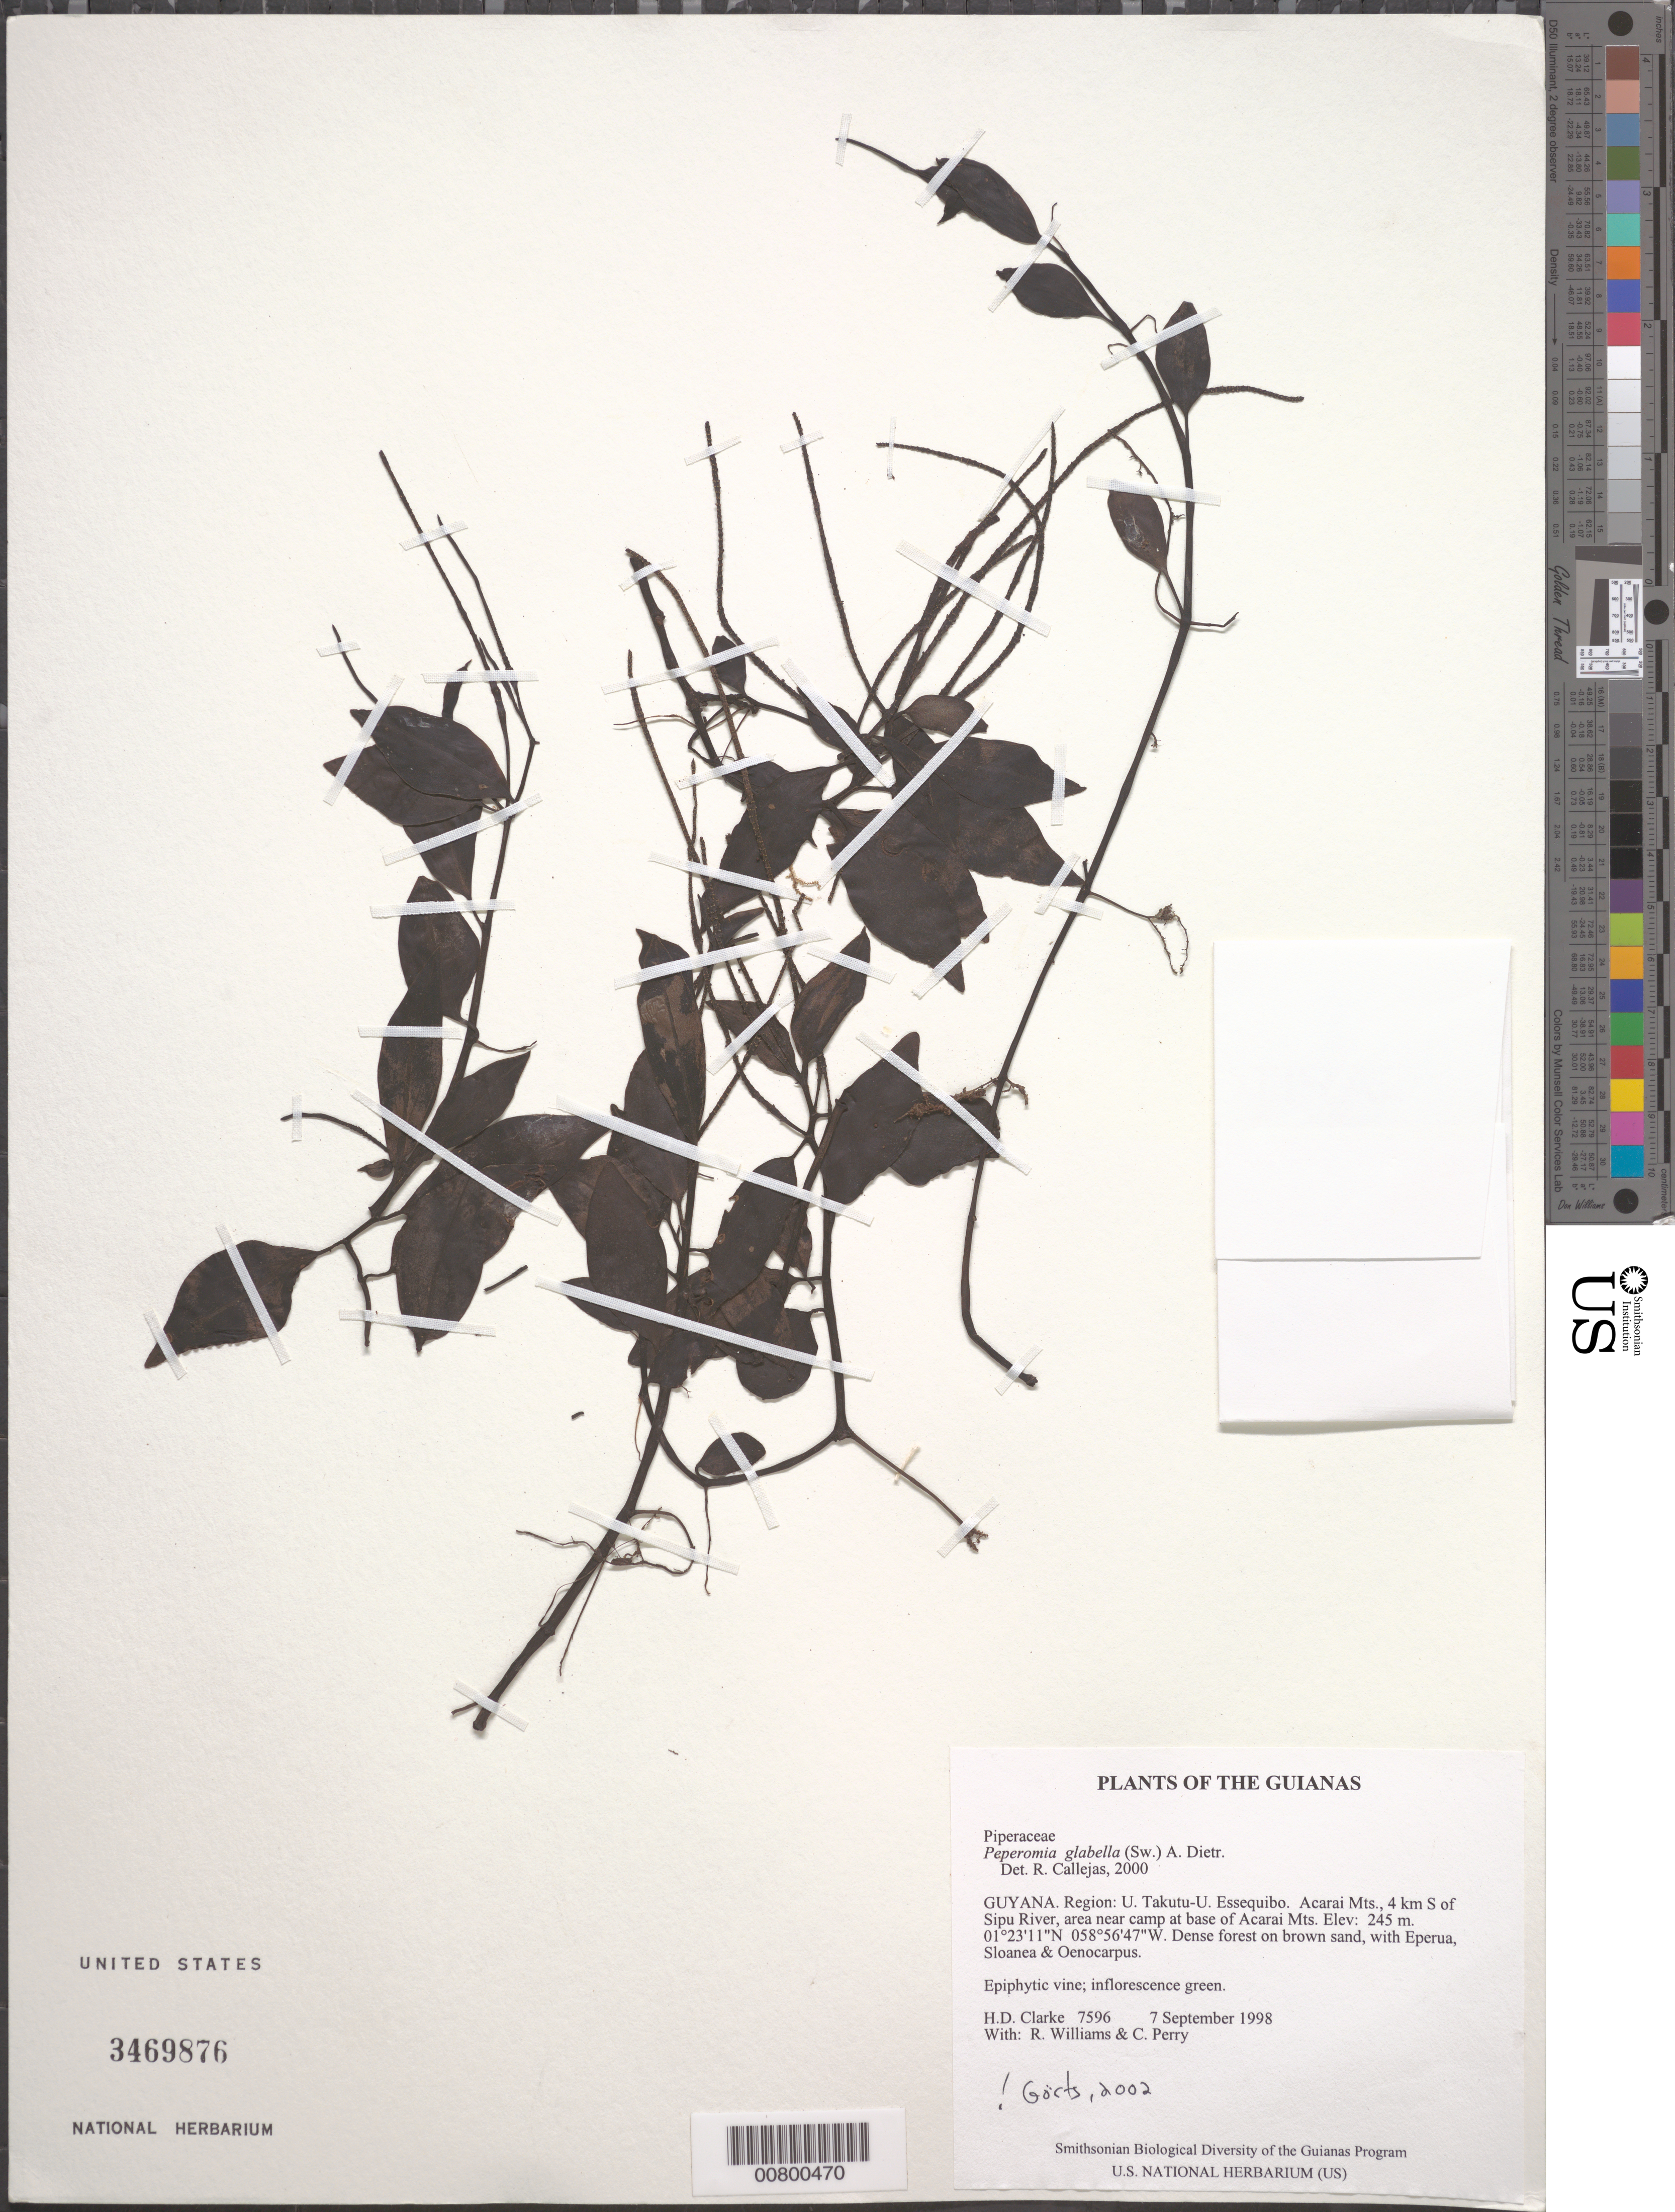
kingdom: Plantae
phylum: Tracheophyta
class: Magnoliopsida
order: Piperales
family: Piperaceae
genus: Peperomia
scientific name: Peperomia glabella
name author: (Sw.) A. Dietr.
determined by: Görts-van Rijn, A. R. A.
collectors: H. D. Clarke, R. Williams & C. Perry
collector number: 7596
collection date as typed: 7 September 1998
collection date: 1998-09-07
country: Guyana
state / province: U. Takutu-U. Essequibo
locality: Acarai Mts., 4 km S of Sipu River, area near camp at base of Acarai Mts.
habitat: Dense forest on brown sand, with Eperua, Sloanea & Oenocarpus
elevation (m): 245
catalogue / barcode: US 3469876